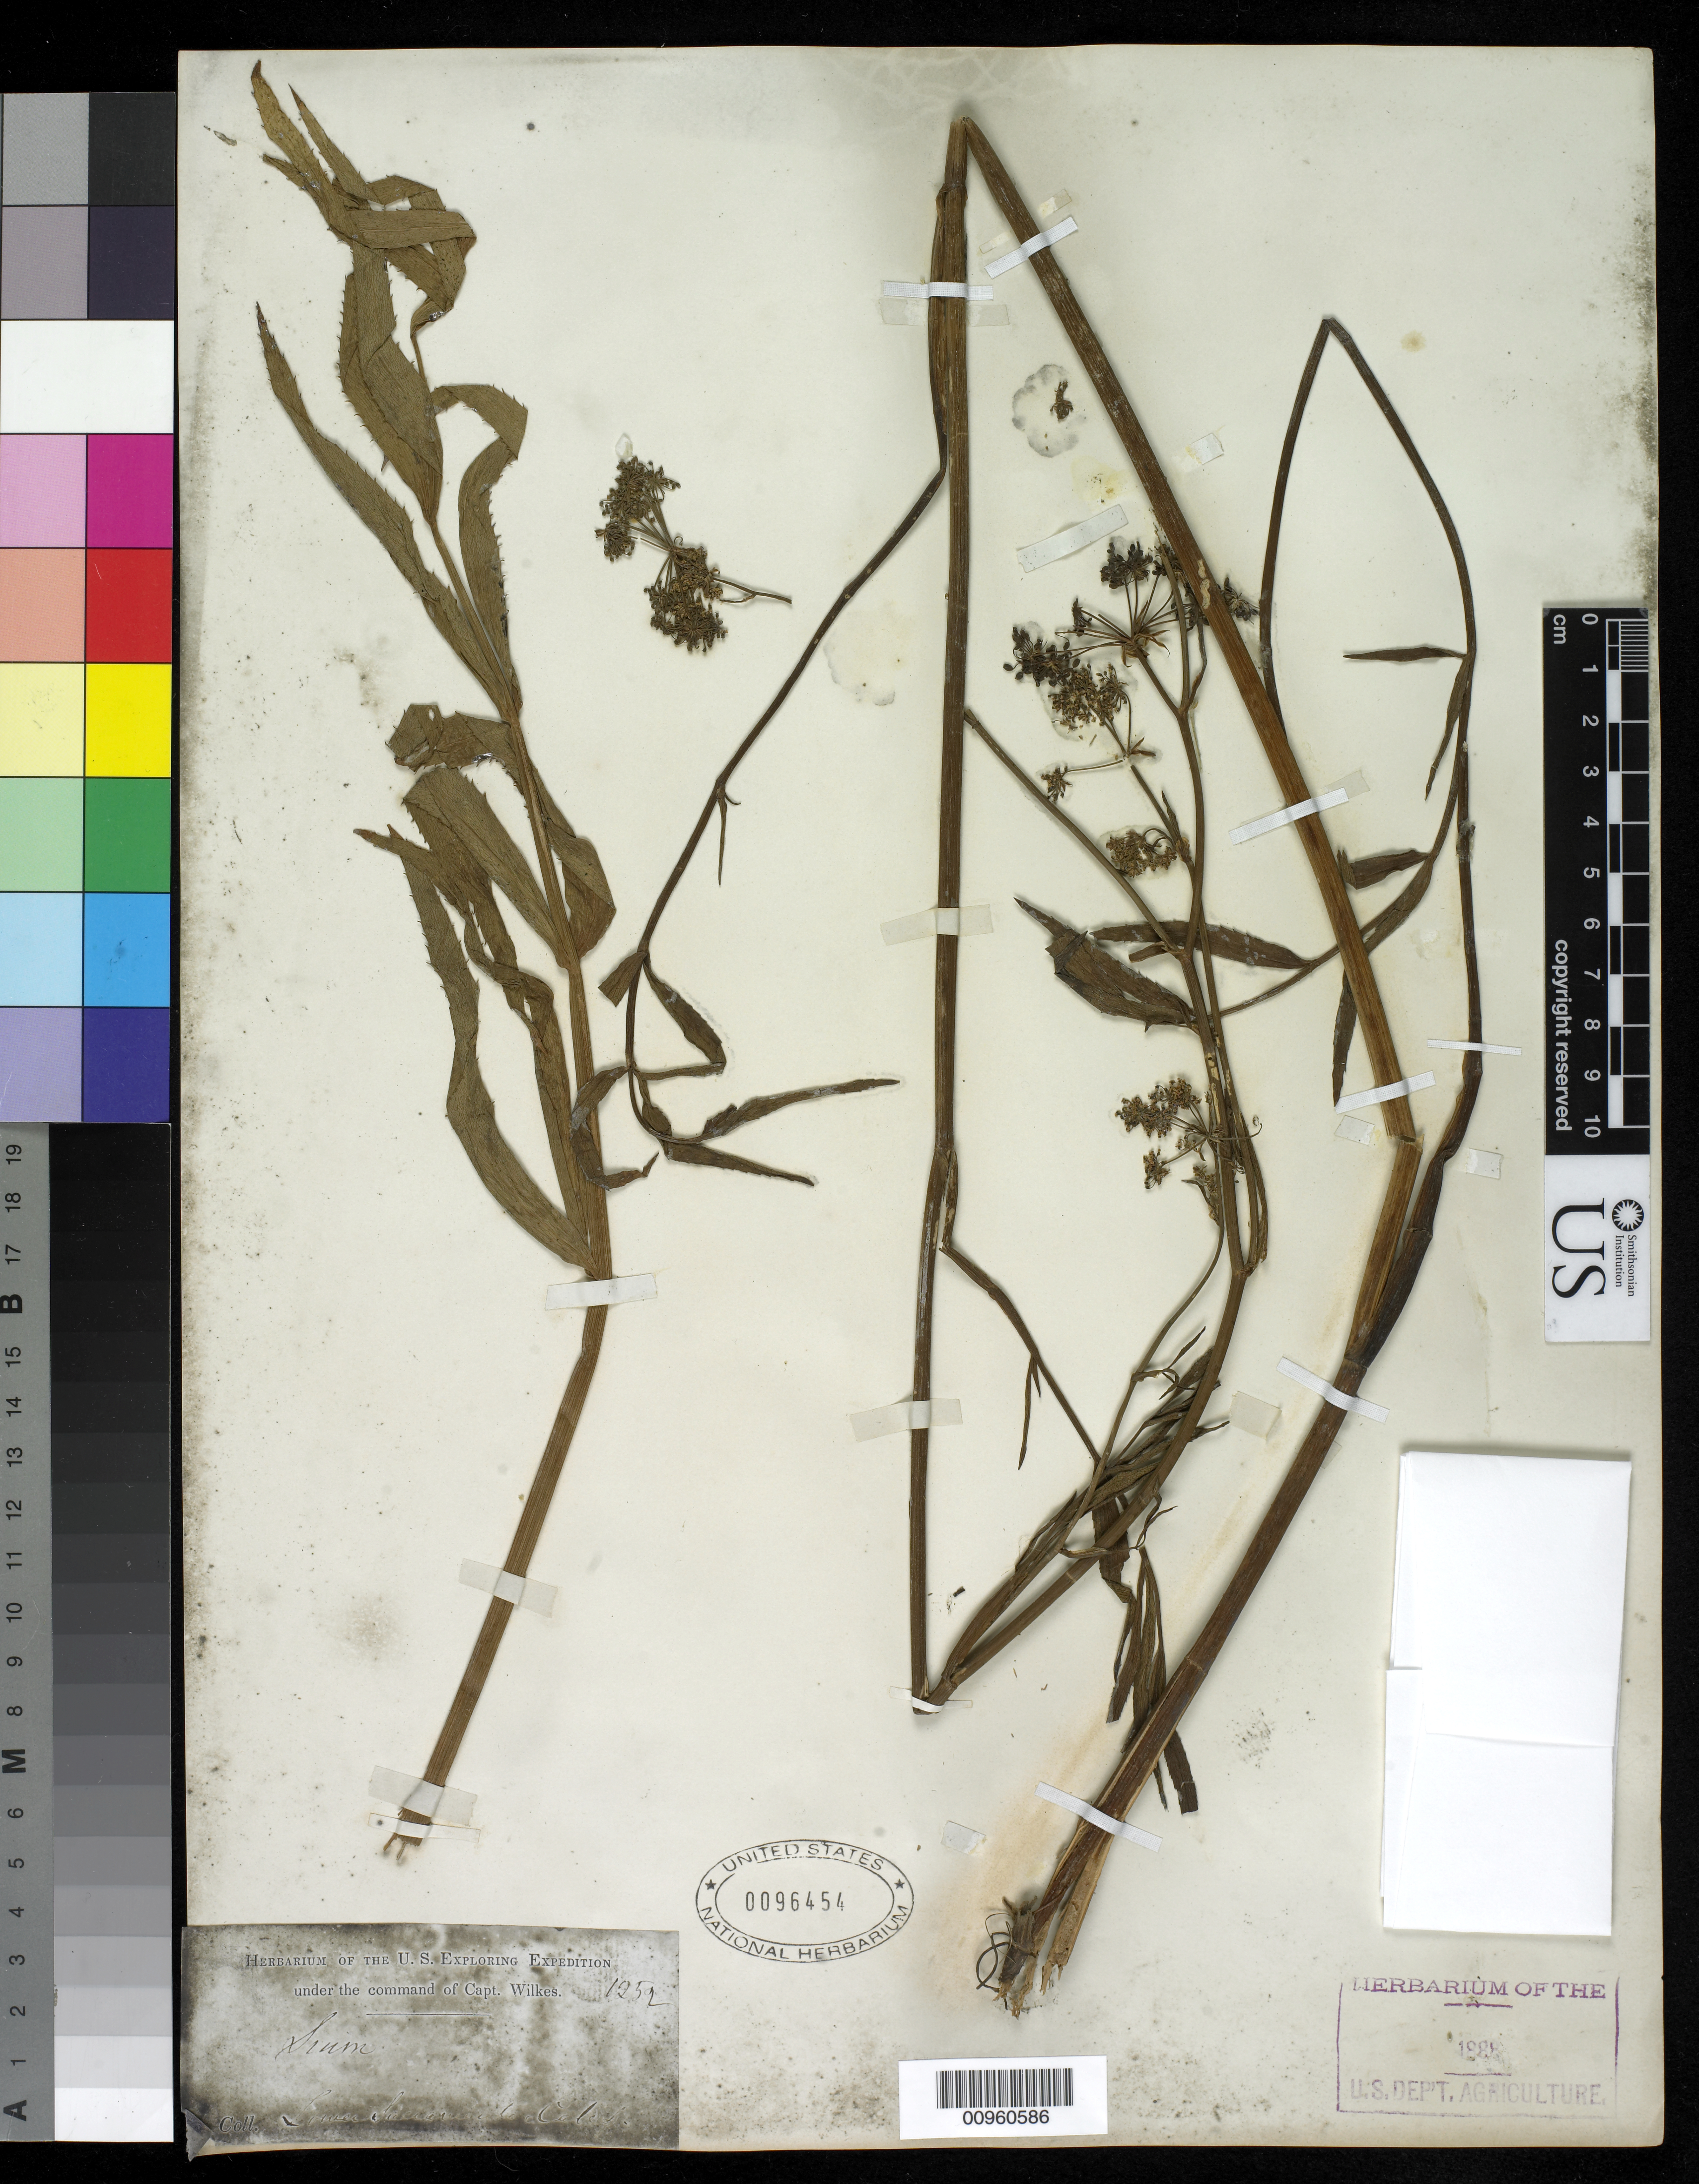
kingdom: Plantae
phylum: Tracheophyta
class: Magnoliopsida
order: Apiales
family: Apiaceae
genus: Sium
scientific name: Sium suave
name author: Walter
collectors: Wilkes Explor. Exped.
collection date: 1838/1842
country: United States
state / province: California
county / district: Sacramento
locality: Lower Sacramento Calif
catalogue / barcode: US 96454